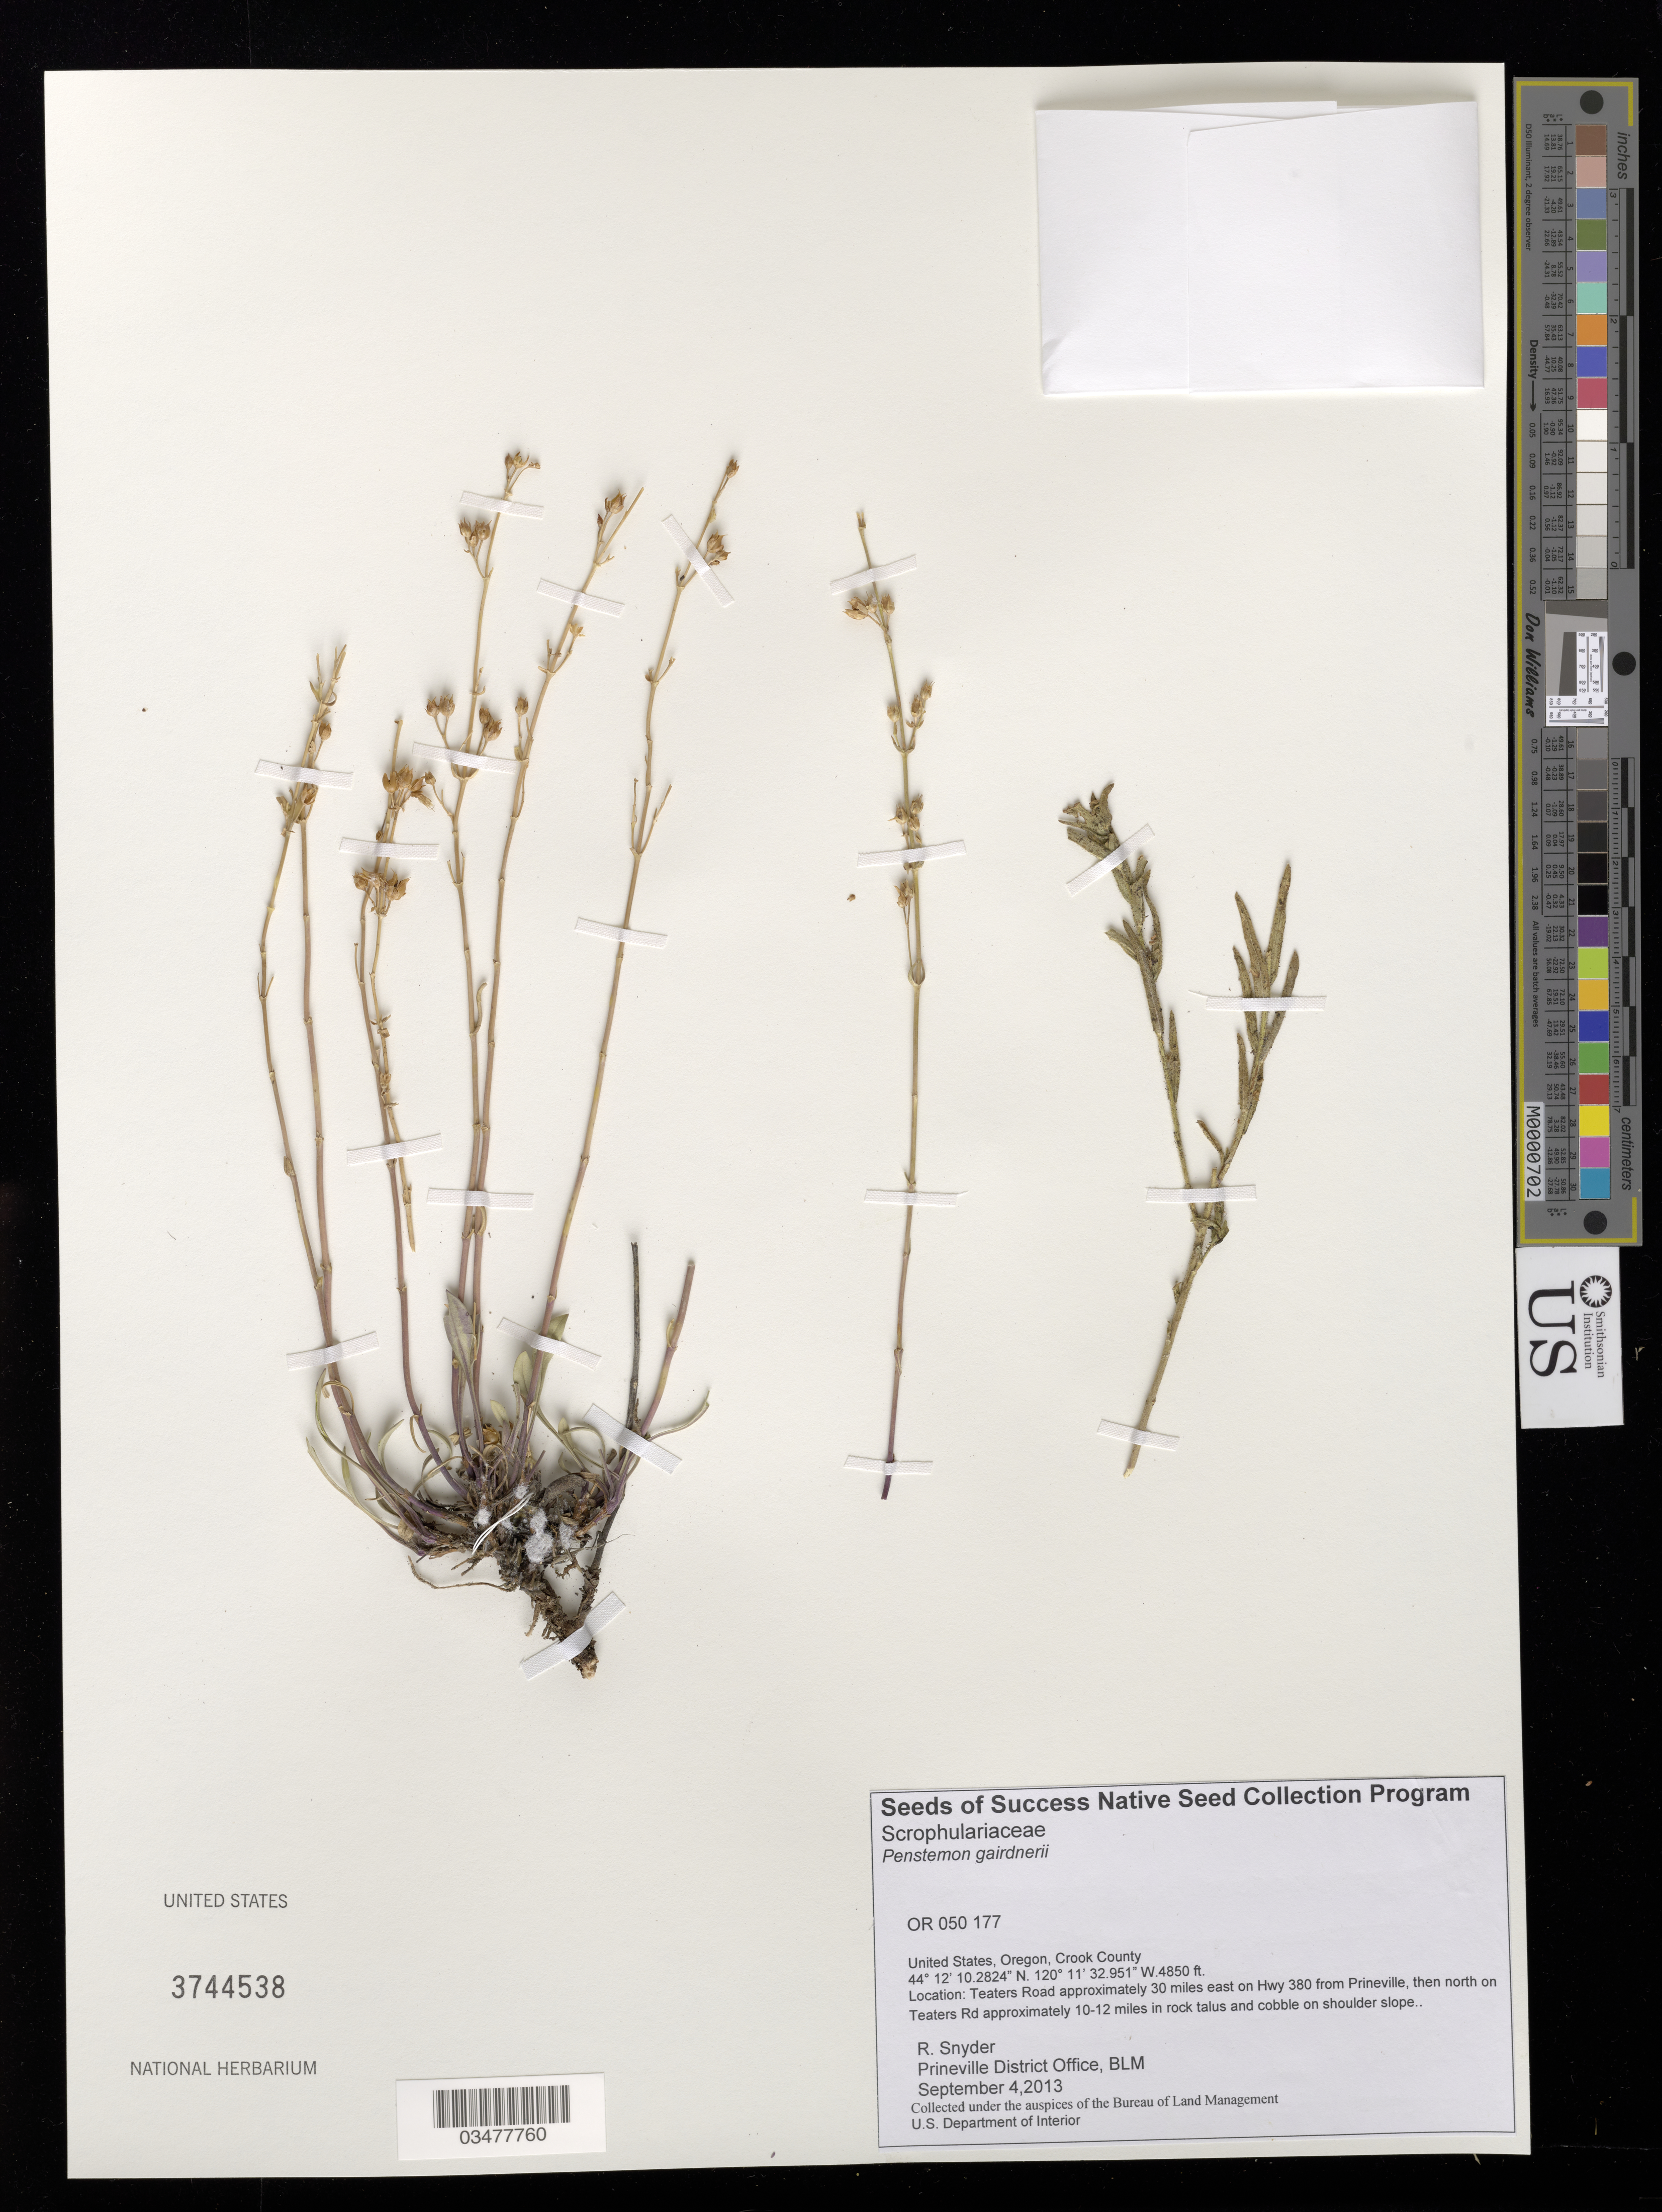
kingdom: Plantae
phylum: Tracheophyta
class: Magnoliopsida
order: Lamiales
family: Plantaginaceae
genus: Penstemon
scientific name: Penstemon gairdneri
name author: Hook.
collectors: R. Snyder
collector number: OR 050 177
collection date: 2013-09-04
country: United States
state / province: Oregon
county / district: Crook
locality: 10-12 mi. on Teaters Rd.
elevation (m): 1478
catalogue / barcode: US 3744538